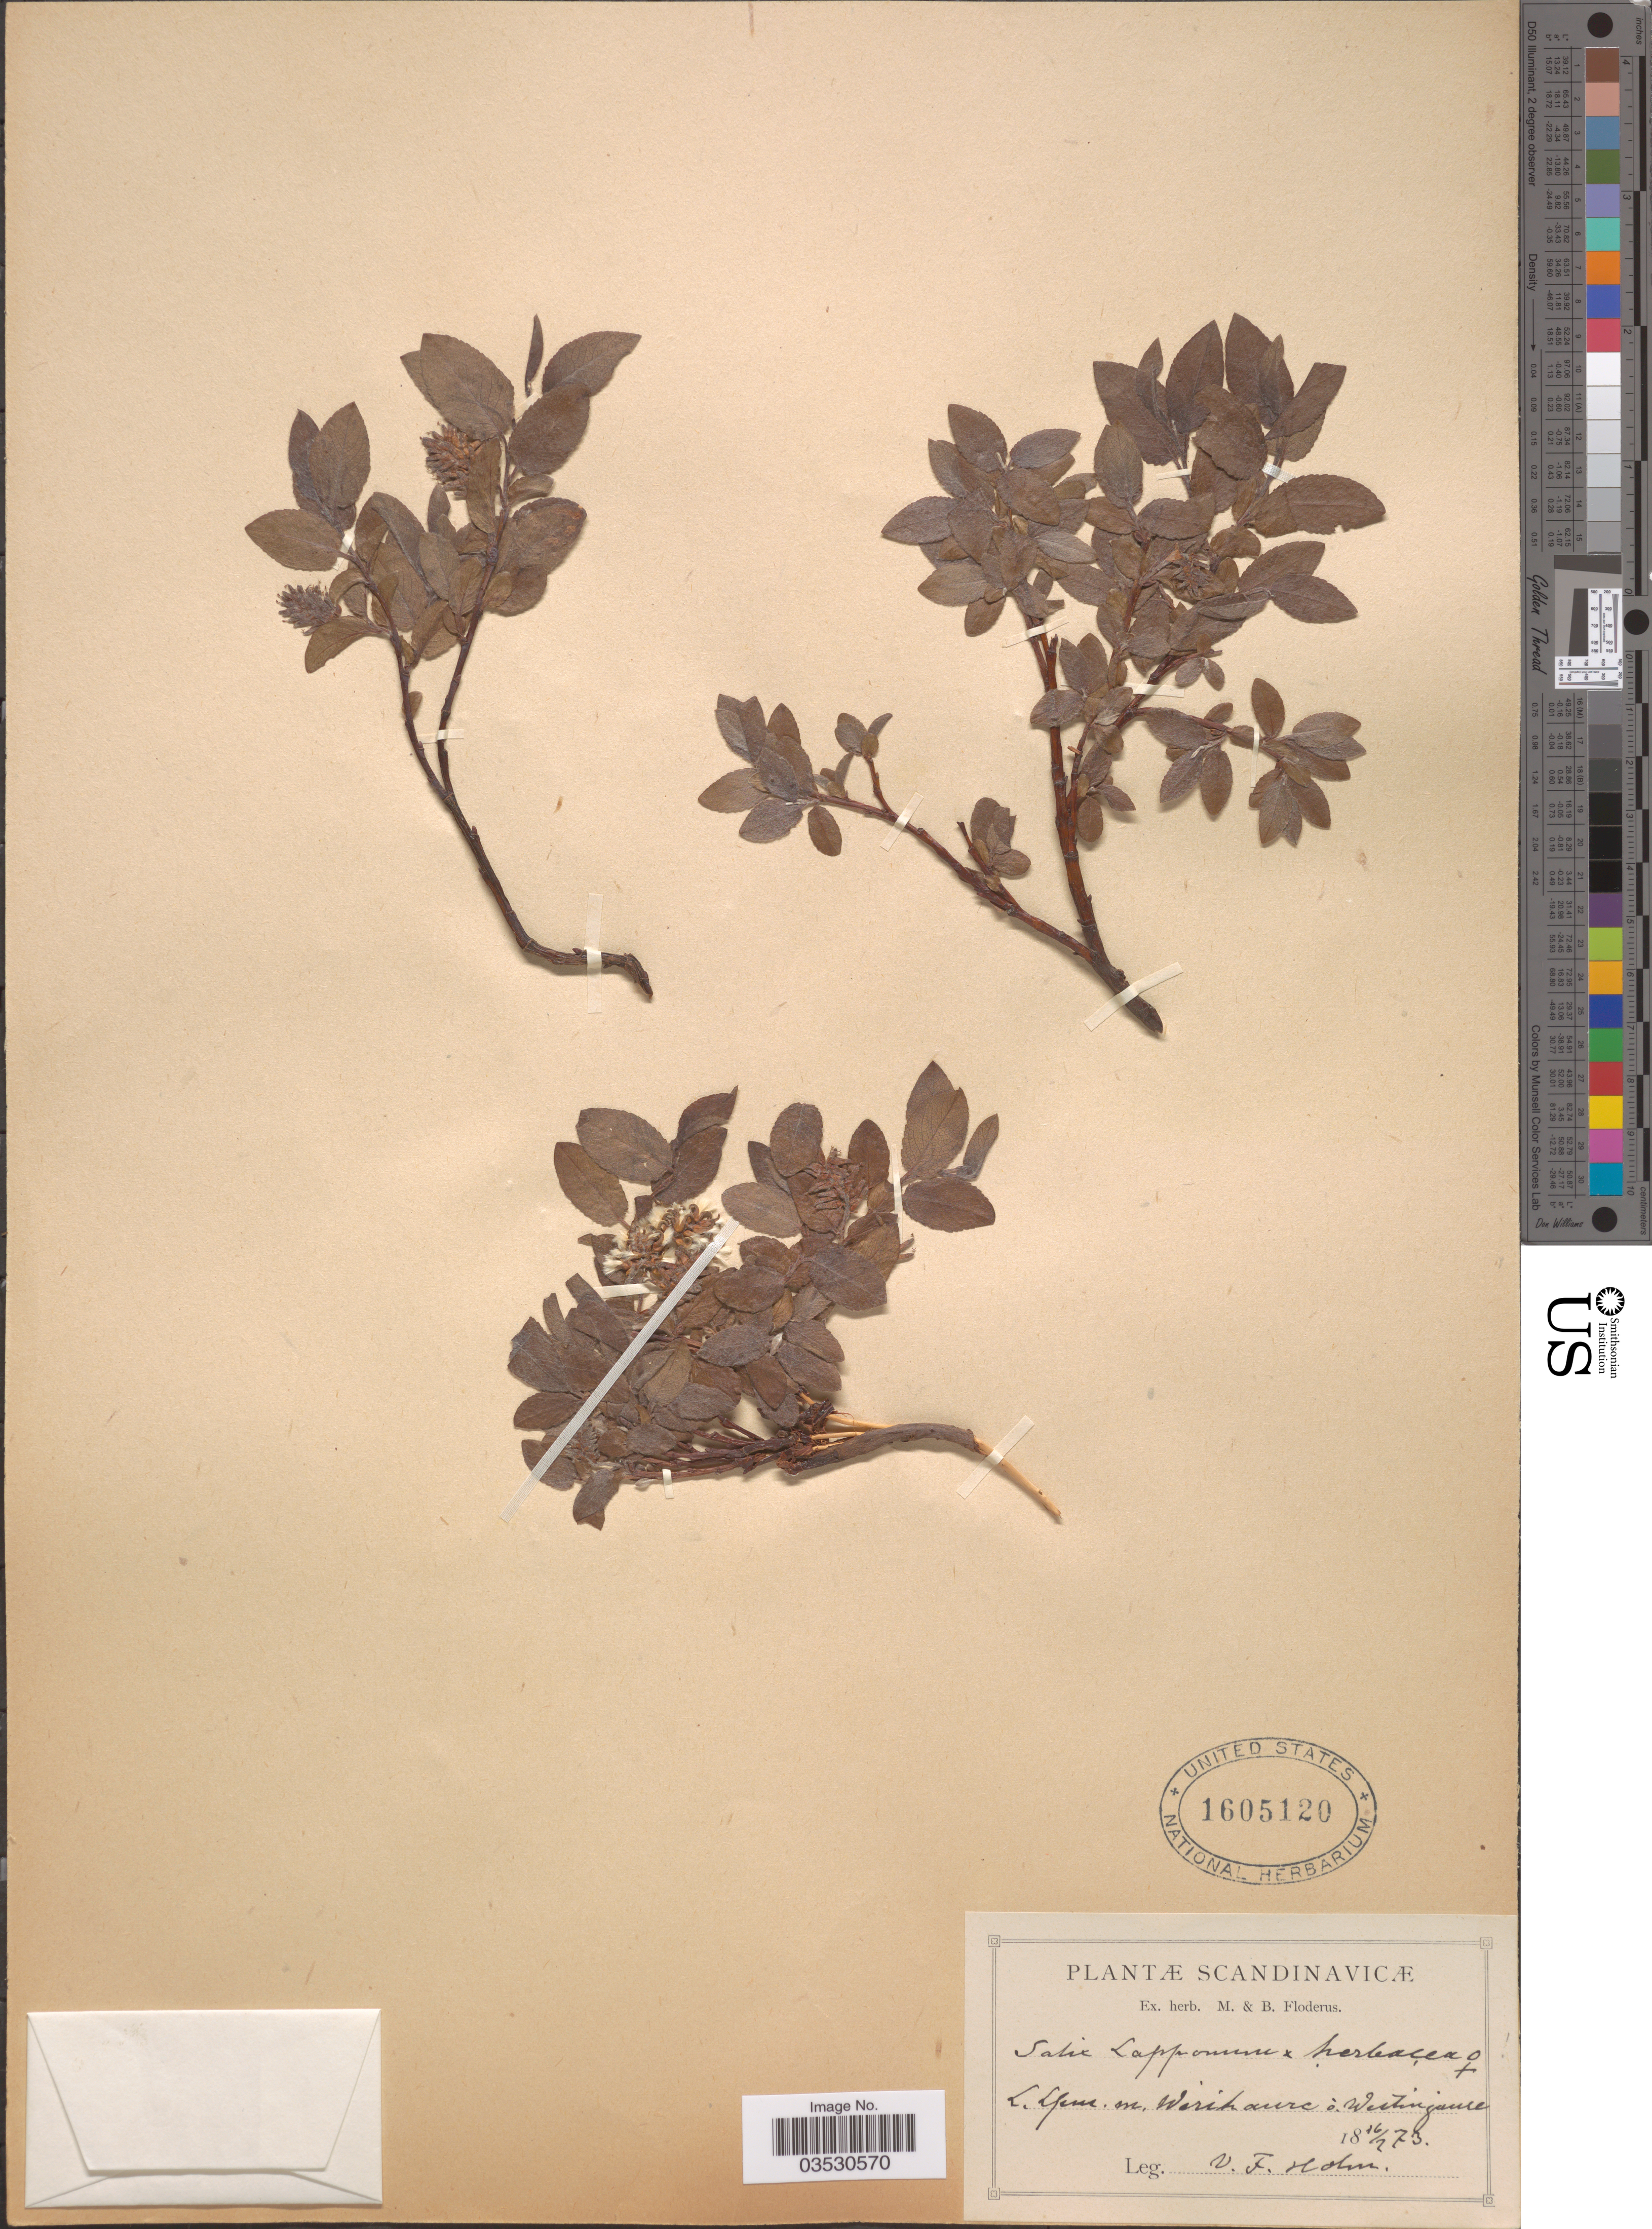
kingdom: Plantae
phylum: Tracheophyta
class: Magnoliopsida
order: Malpighiales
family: Salicaceae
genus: Salix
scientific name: Salix herbacea x S. lapponum L.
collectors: V. Holm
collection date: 1873-02-16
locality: Scandinavicæ. L. Lfem. sn. Werih [interpreted] aurc. ó. Westinjause [interpreted].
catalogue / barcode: US 1605120